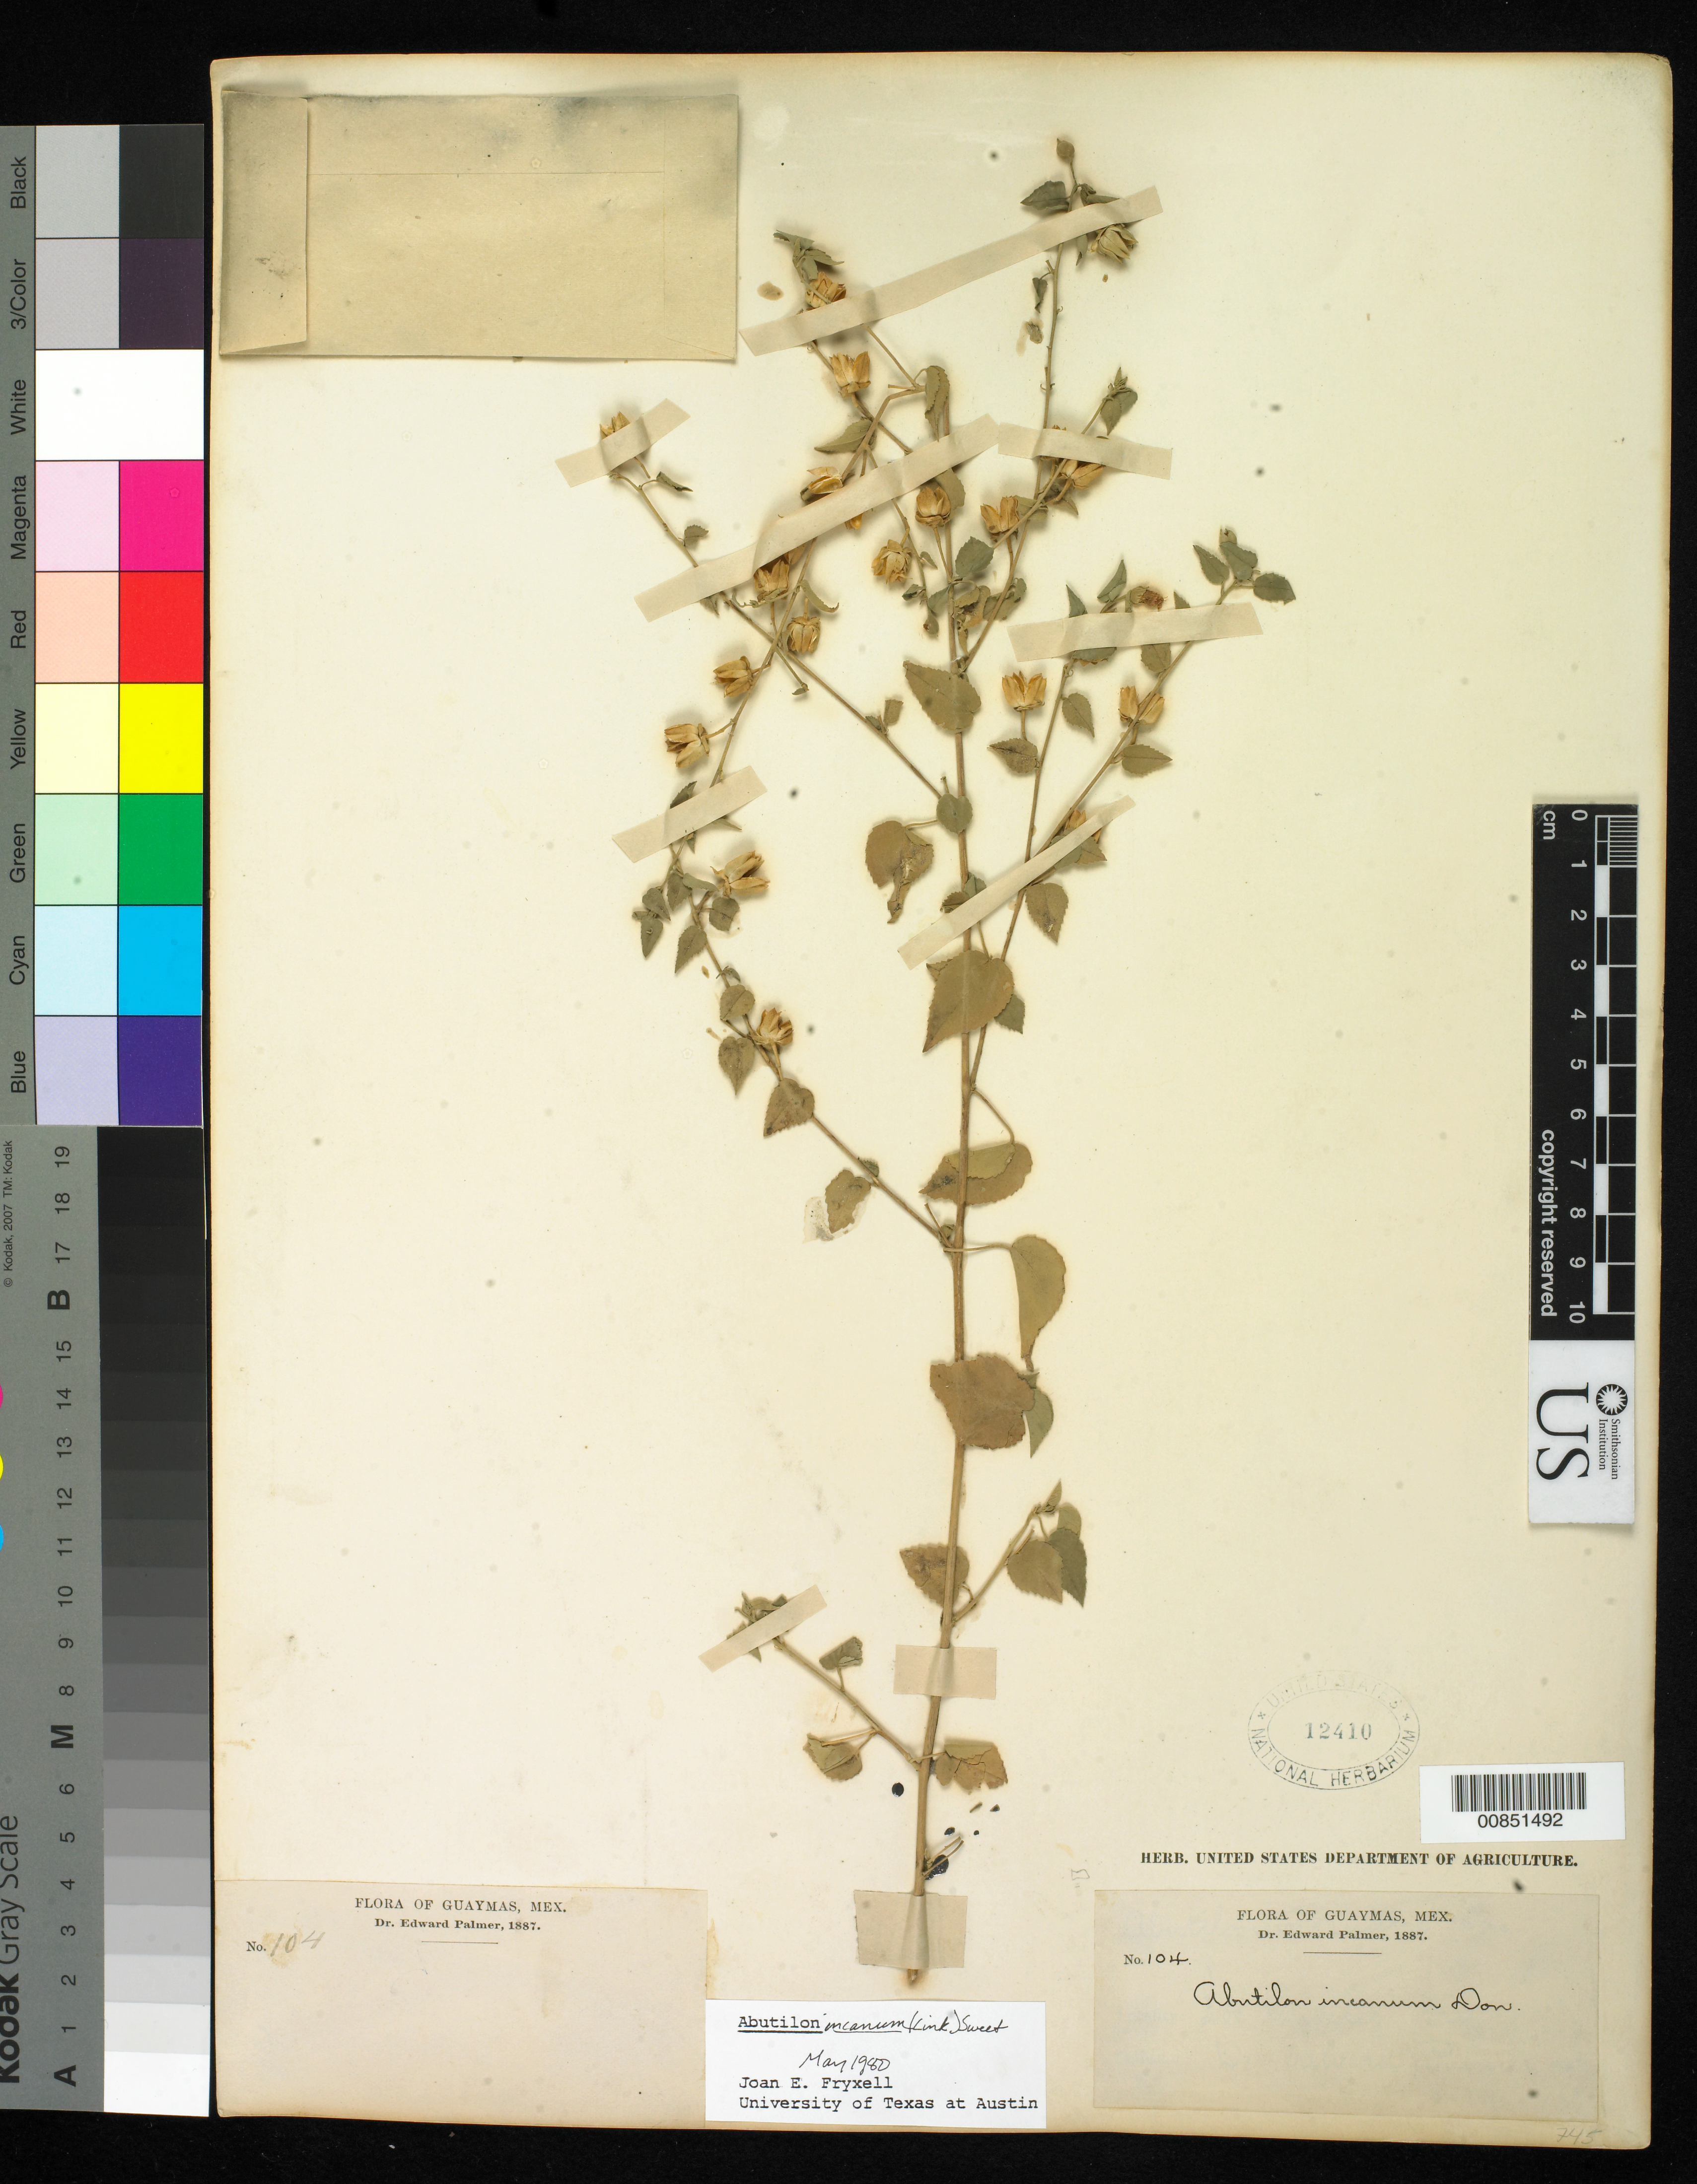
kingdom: Plantae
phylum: Tracheophyta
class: Magnoliopsida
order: Malvales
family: Malvaceae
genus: Abutilon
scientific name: Abutilon incanum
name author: (Link) Sweet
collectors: E. Palmer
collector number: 104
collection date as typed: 1887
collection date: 1887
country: Mexico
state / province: Sonora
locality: Guaymas, Sonora.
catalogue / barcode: US 12410